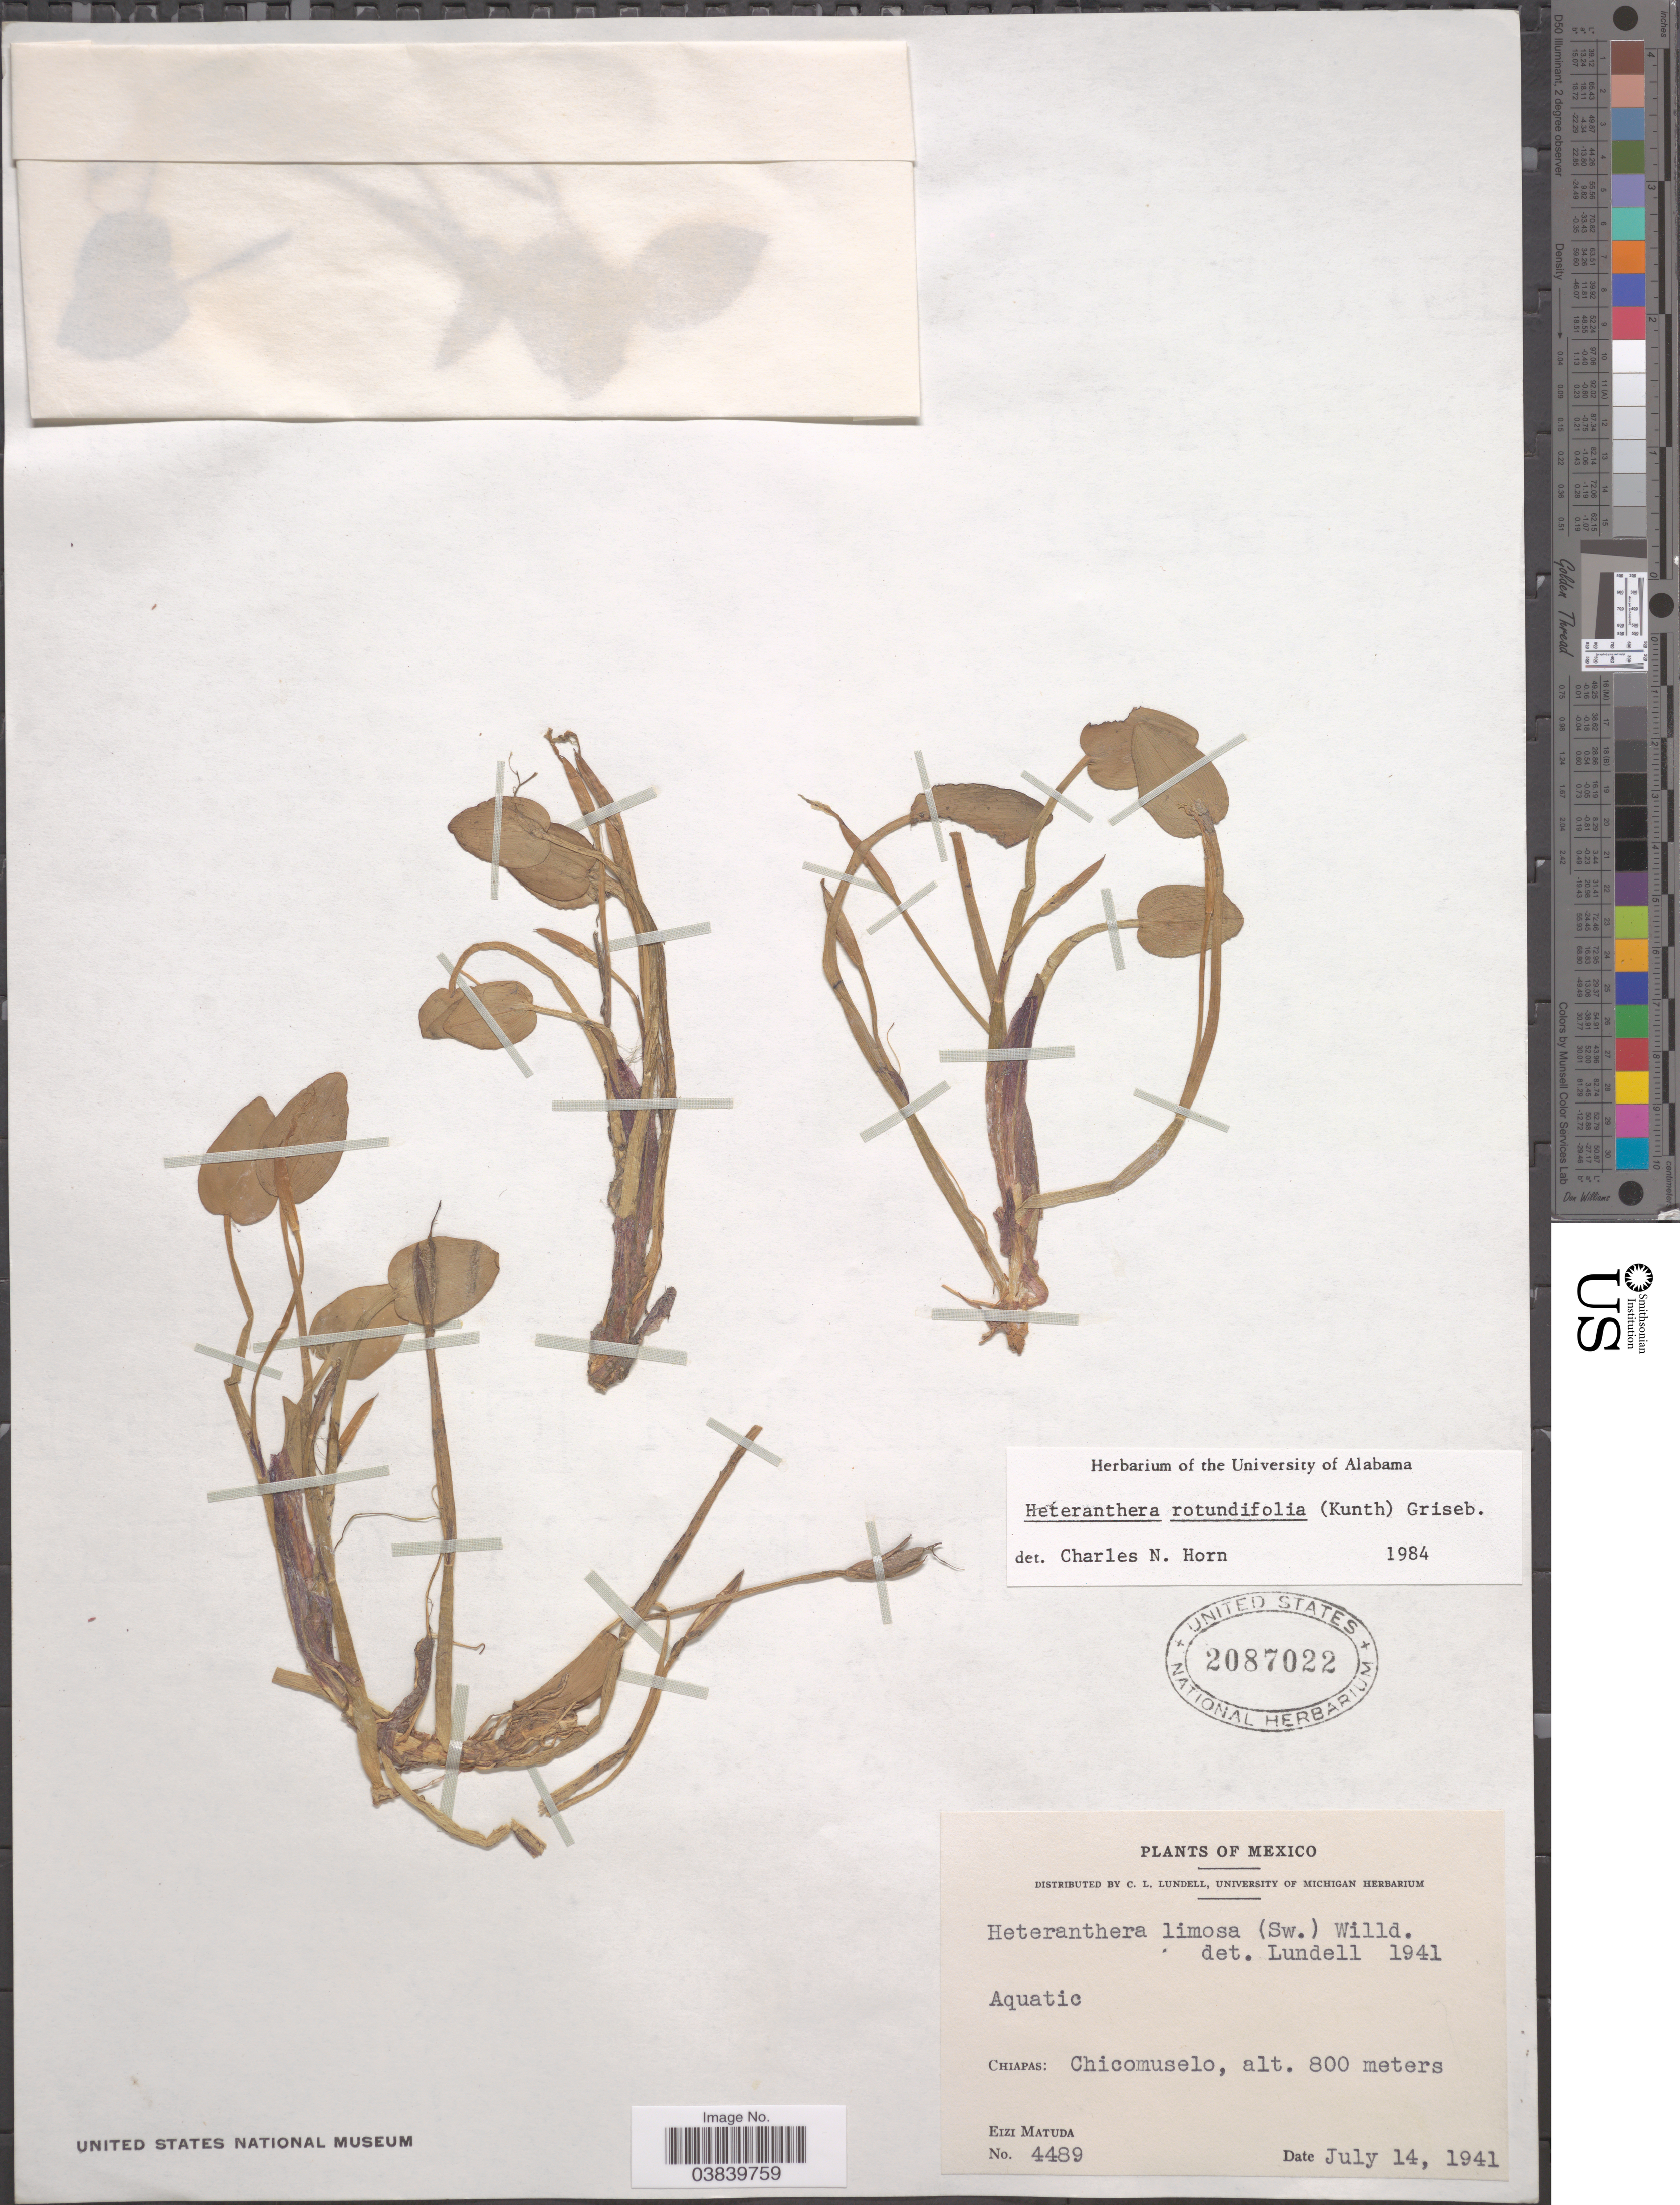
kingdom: Plantae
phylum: Tracheophyta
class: Liliopsida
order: Commelinales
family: Pontederiaceae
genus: Heteranthera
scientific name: Heteranthera rotundifolia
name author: (Kunth) Griseb.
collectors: E. Matuda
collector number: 4489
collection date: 1941-07-14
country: Mexico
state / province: Chiapas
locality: Chicomuselo.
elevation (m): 800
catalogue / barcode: US 2087022